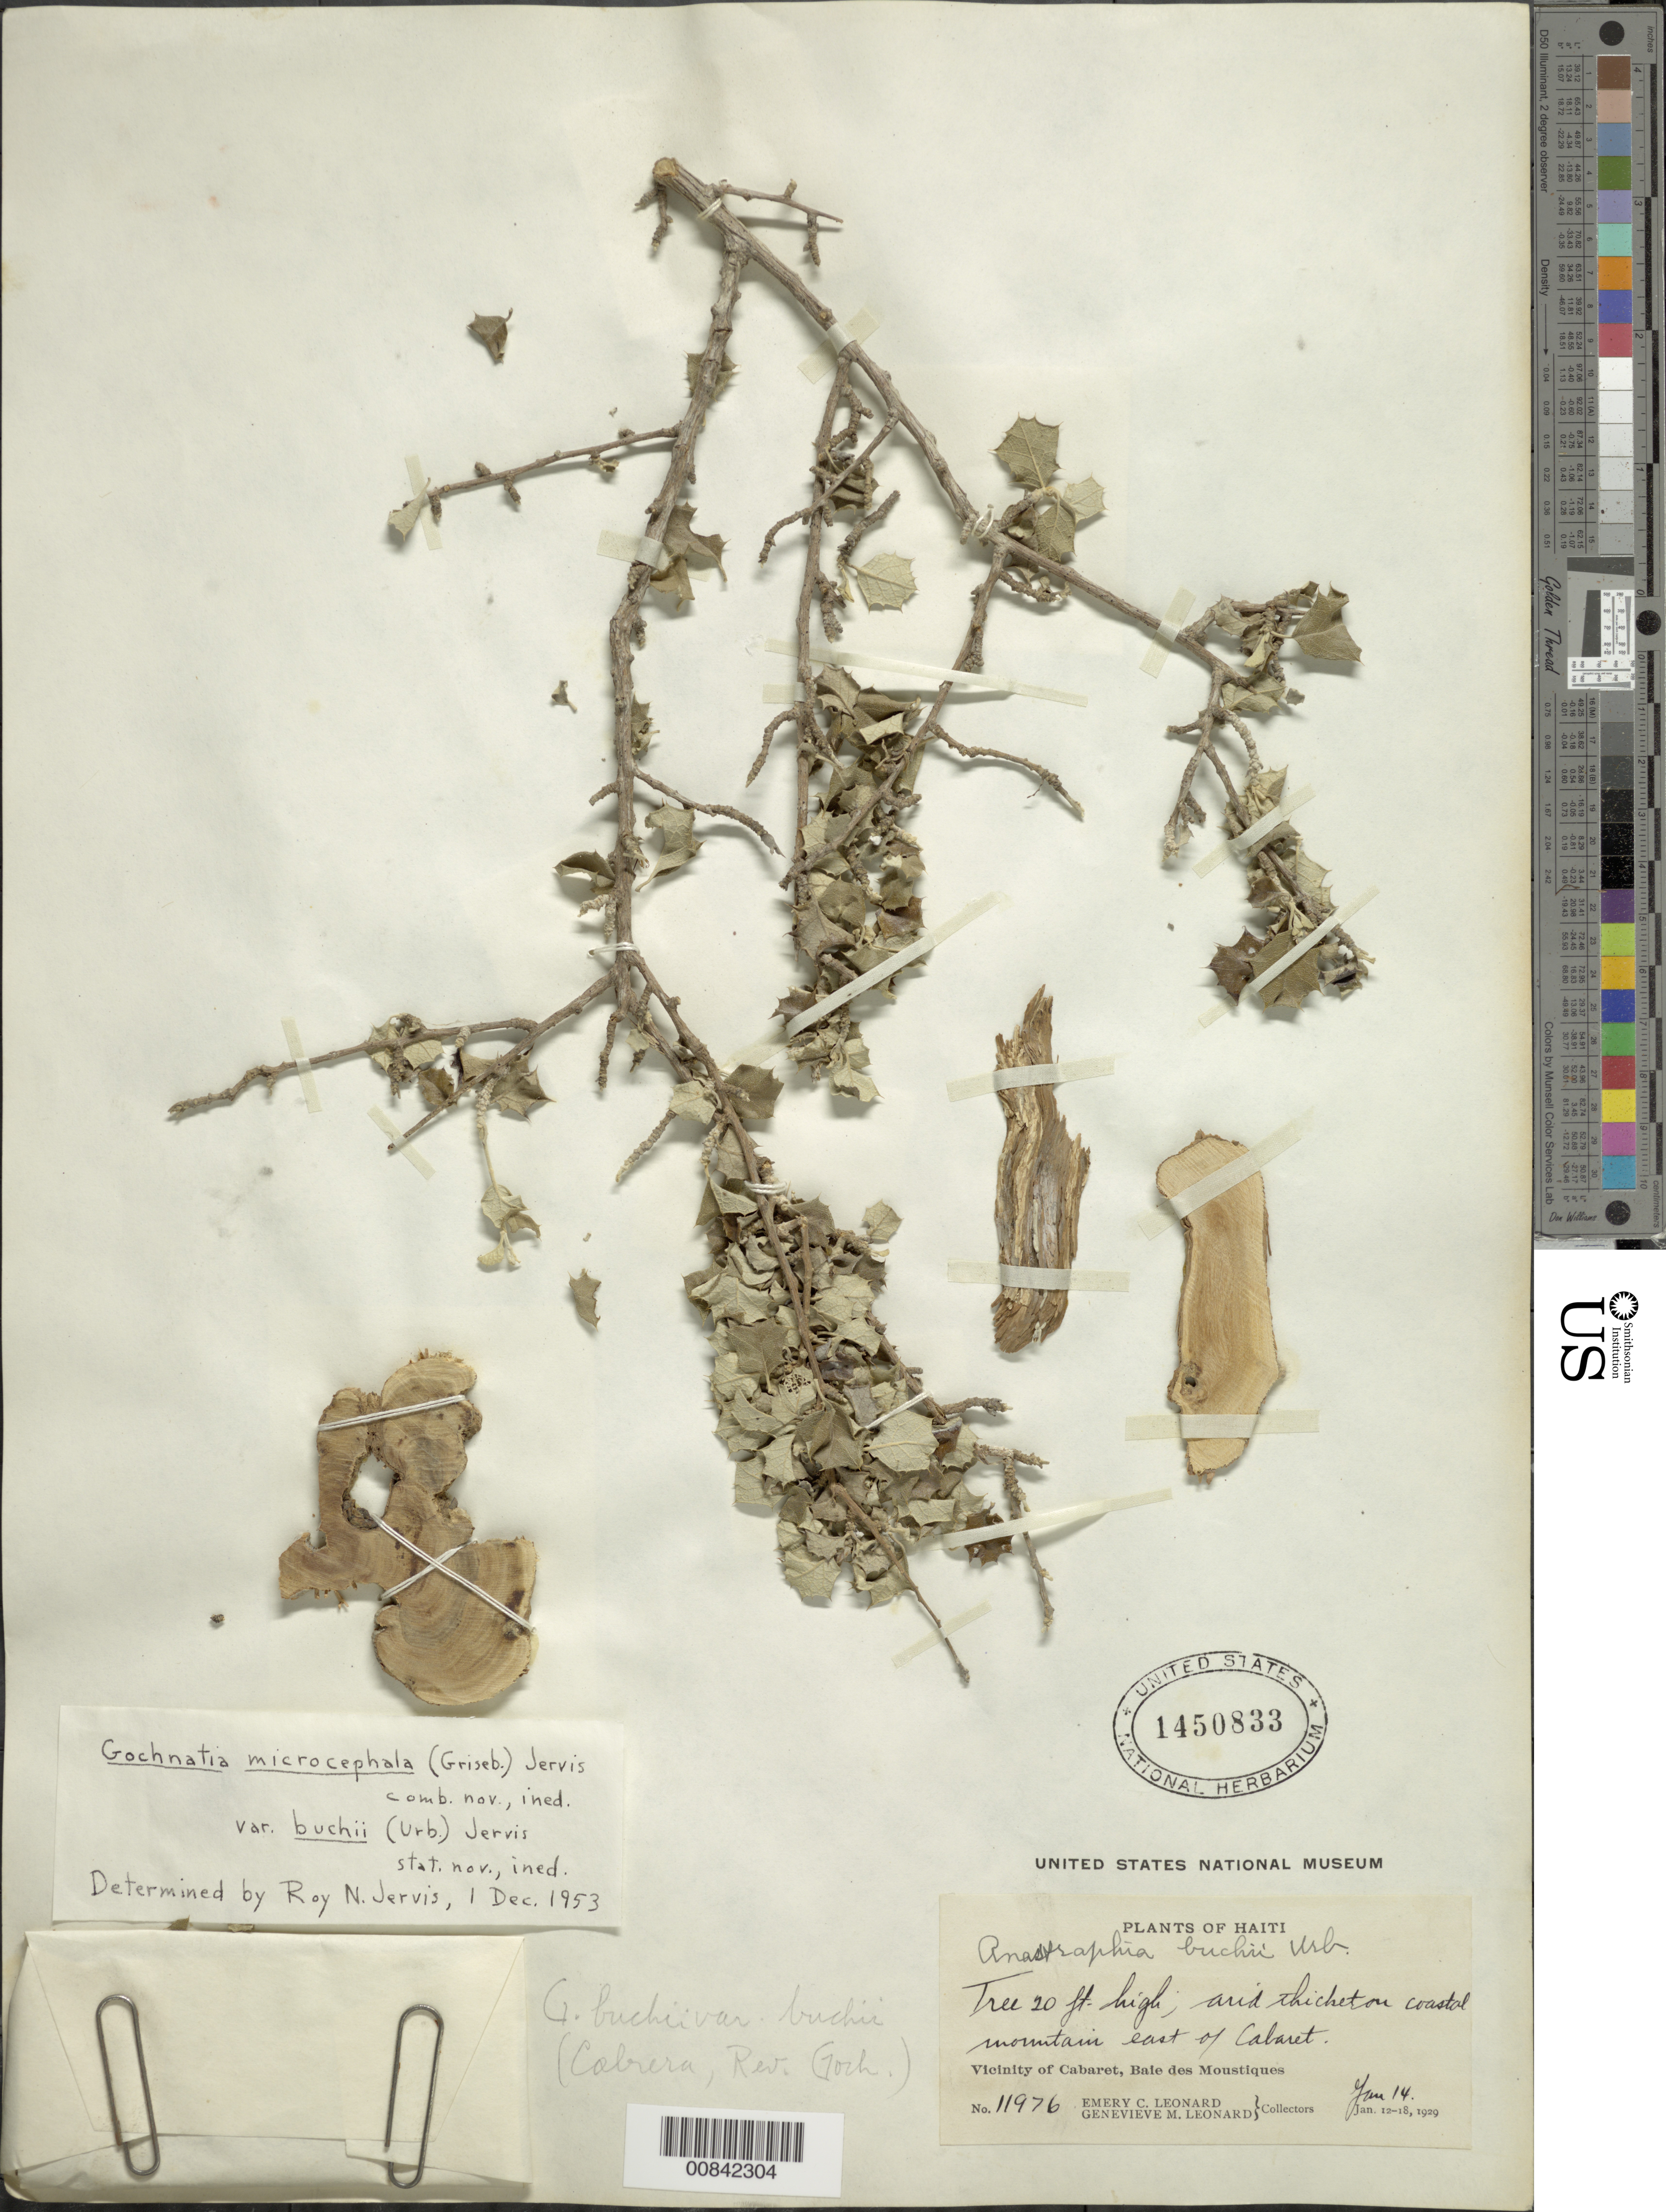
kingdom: Plantae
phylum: Tracheophyta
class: Magnoliopsida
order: Asterales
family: Asteraceae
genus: Anastraphia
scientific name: Anastraphia buchii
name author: Urb.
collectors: E. C. Leonard & G. M. Leonard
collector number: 11976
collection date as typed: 14 Jan 1929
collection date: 1929-01-14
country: Haiti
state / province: Nord-Ouest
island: Hispaniola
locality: Vicinity of Cabaret, Baie des Moustiques, E of city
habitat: Arid thicket on coastal mountain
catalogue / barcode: US 1450833